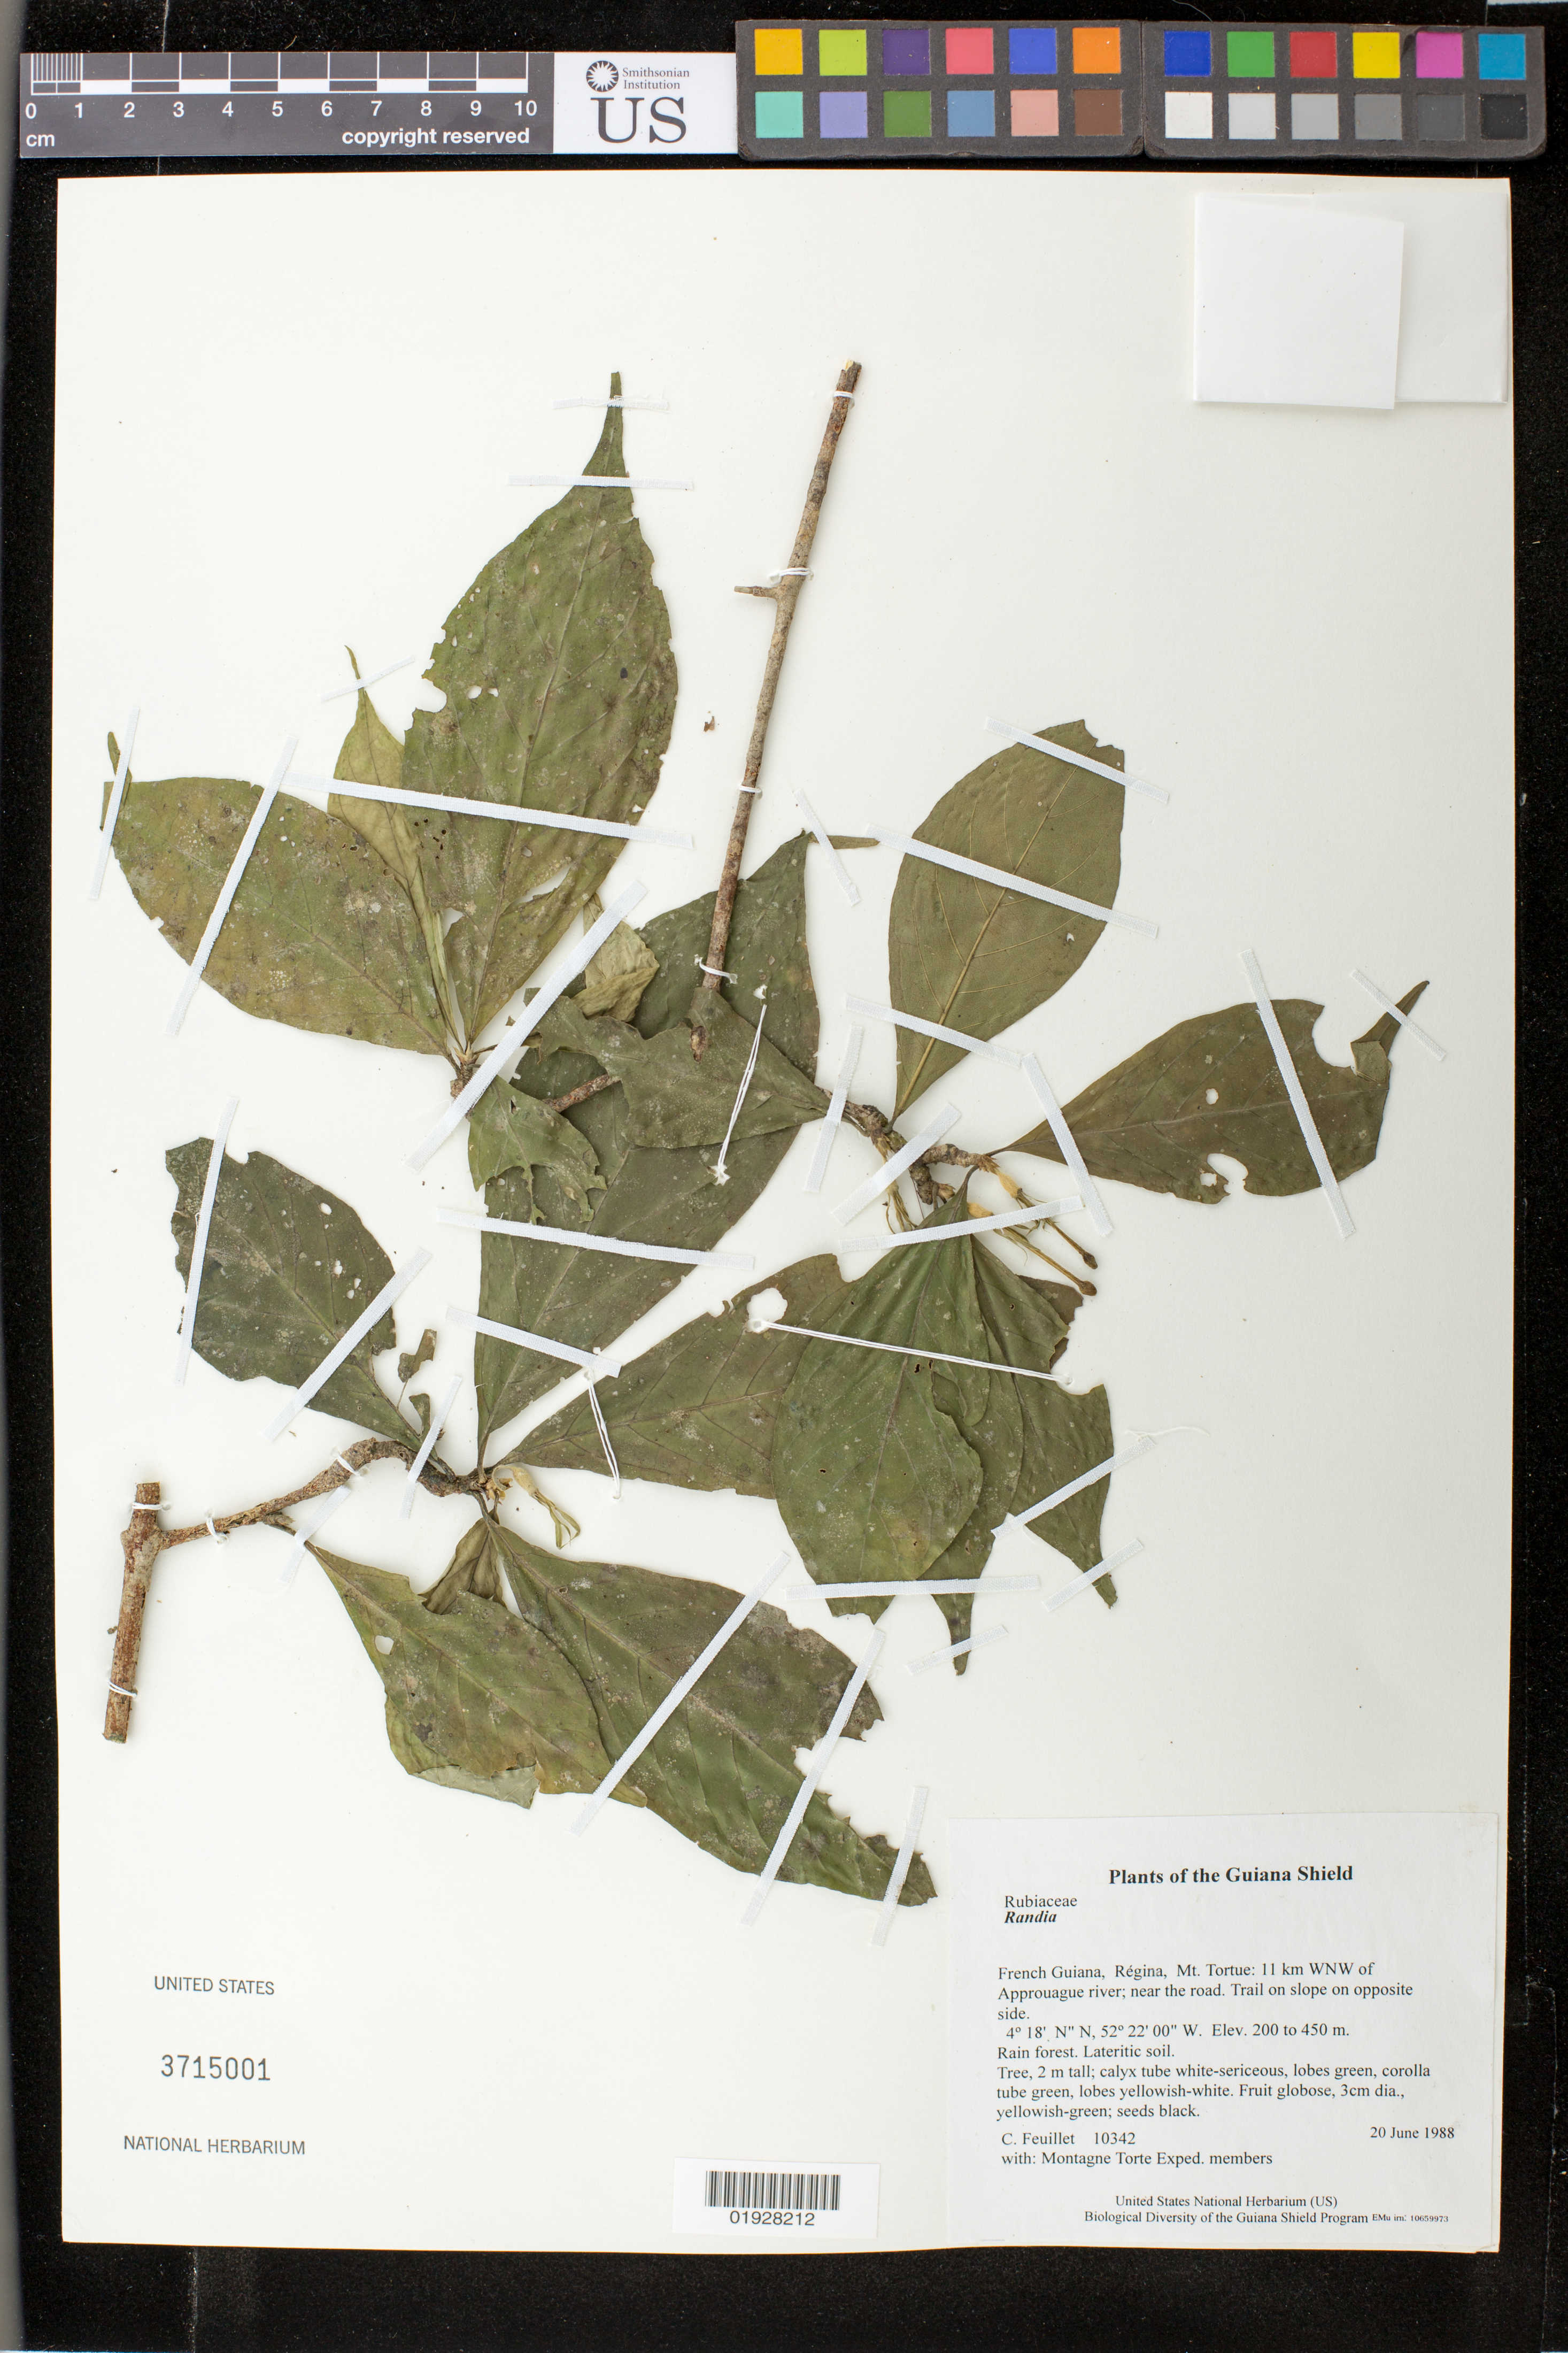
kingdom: Plantae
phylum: Tracheophyta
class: Magnoliopsida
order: Gentianales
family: Rubiaceae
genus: Randia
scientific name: Randia sp.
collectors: C. Feuillet & Montagne Torte Exped. members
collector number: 10342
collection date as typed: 20 June 1988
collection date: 1988-06-20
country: French Guiana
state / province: Cayenne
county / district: Regina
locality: Mt. Tortue: 11 km WNW of Approuague river; near the road. Trail on slope on opposite side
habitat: Rain forest. Lateritic soil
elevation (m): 200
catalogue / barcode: US 3715001